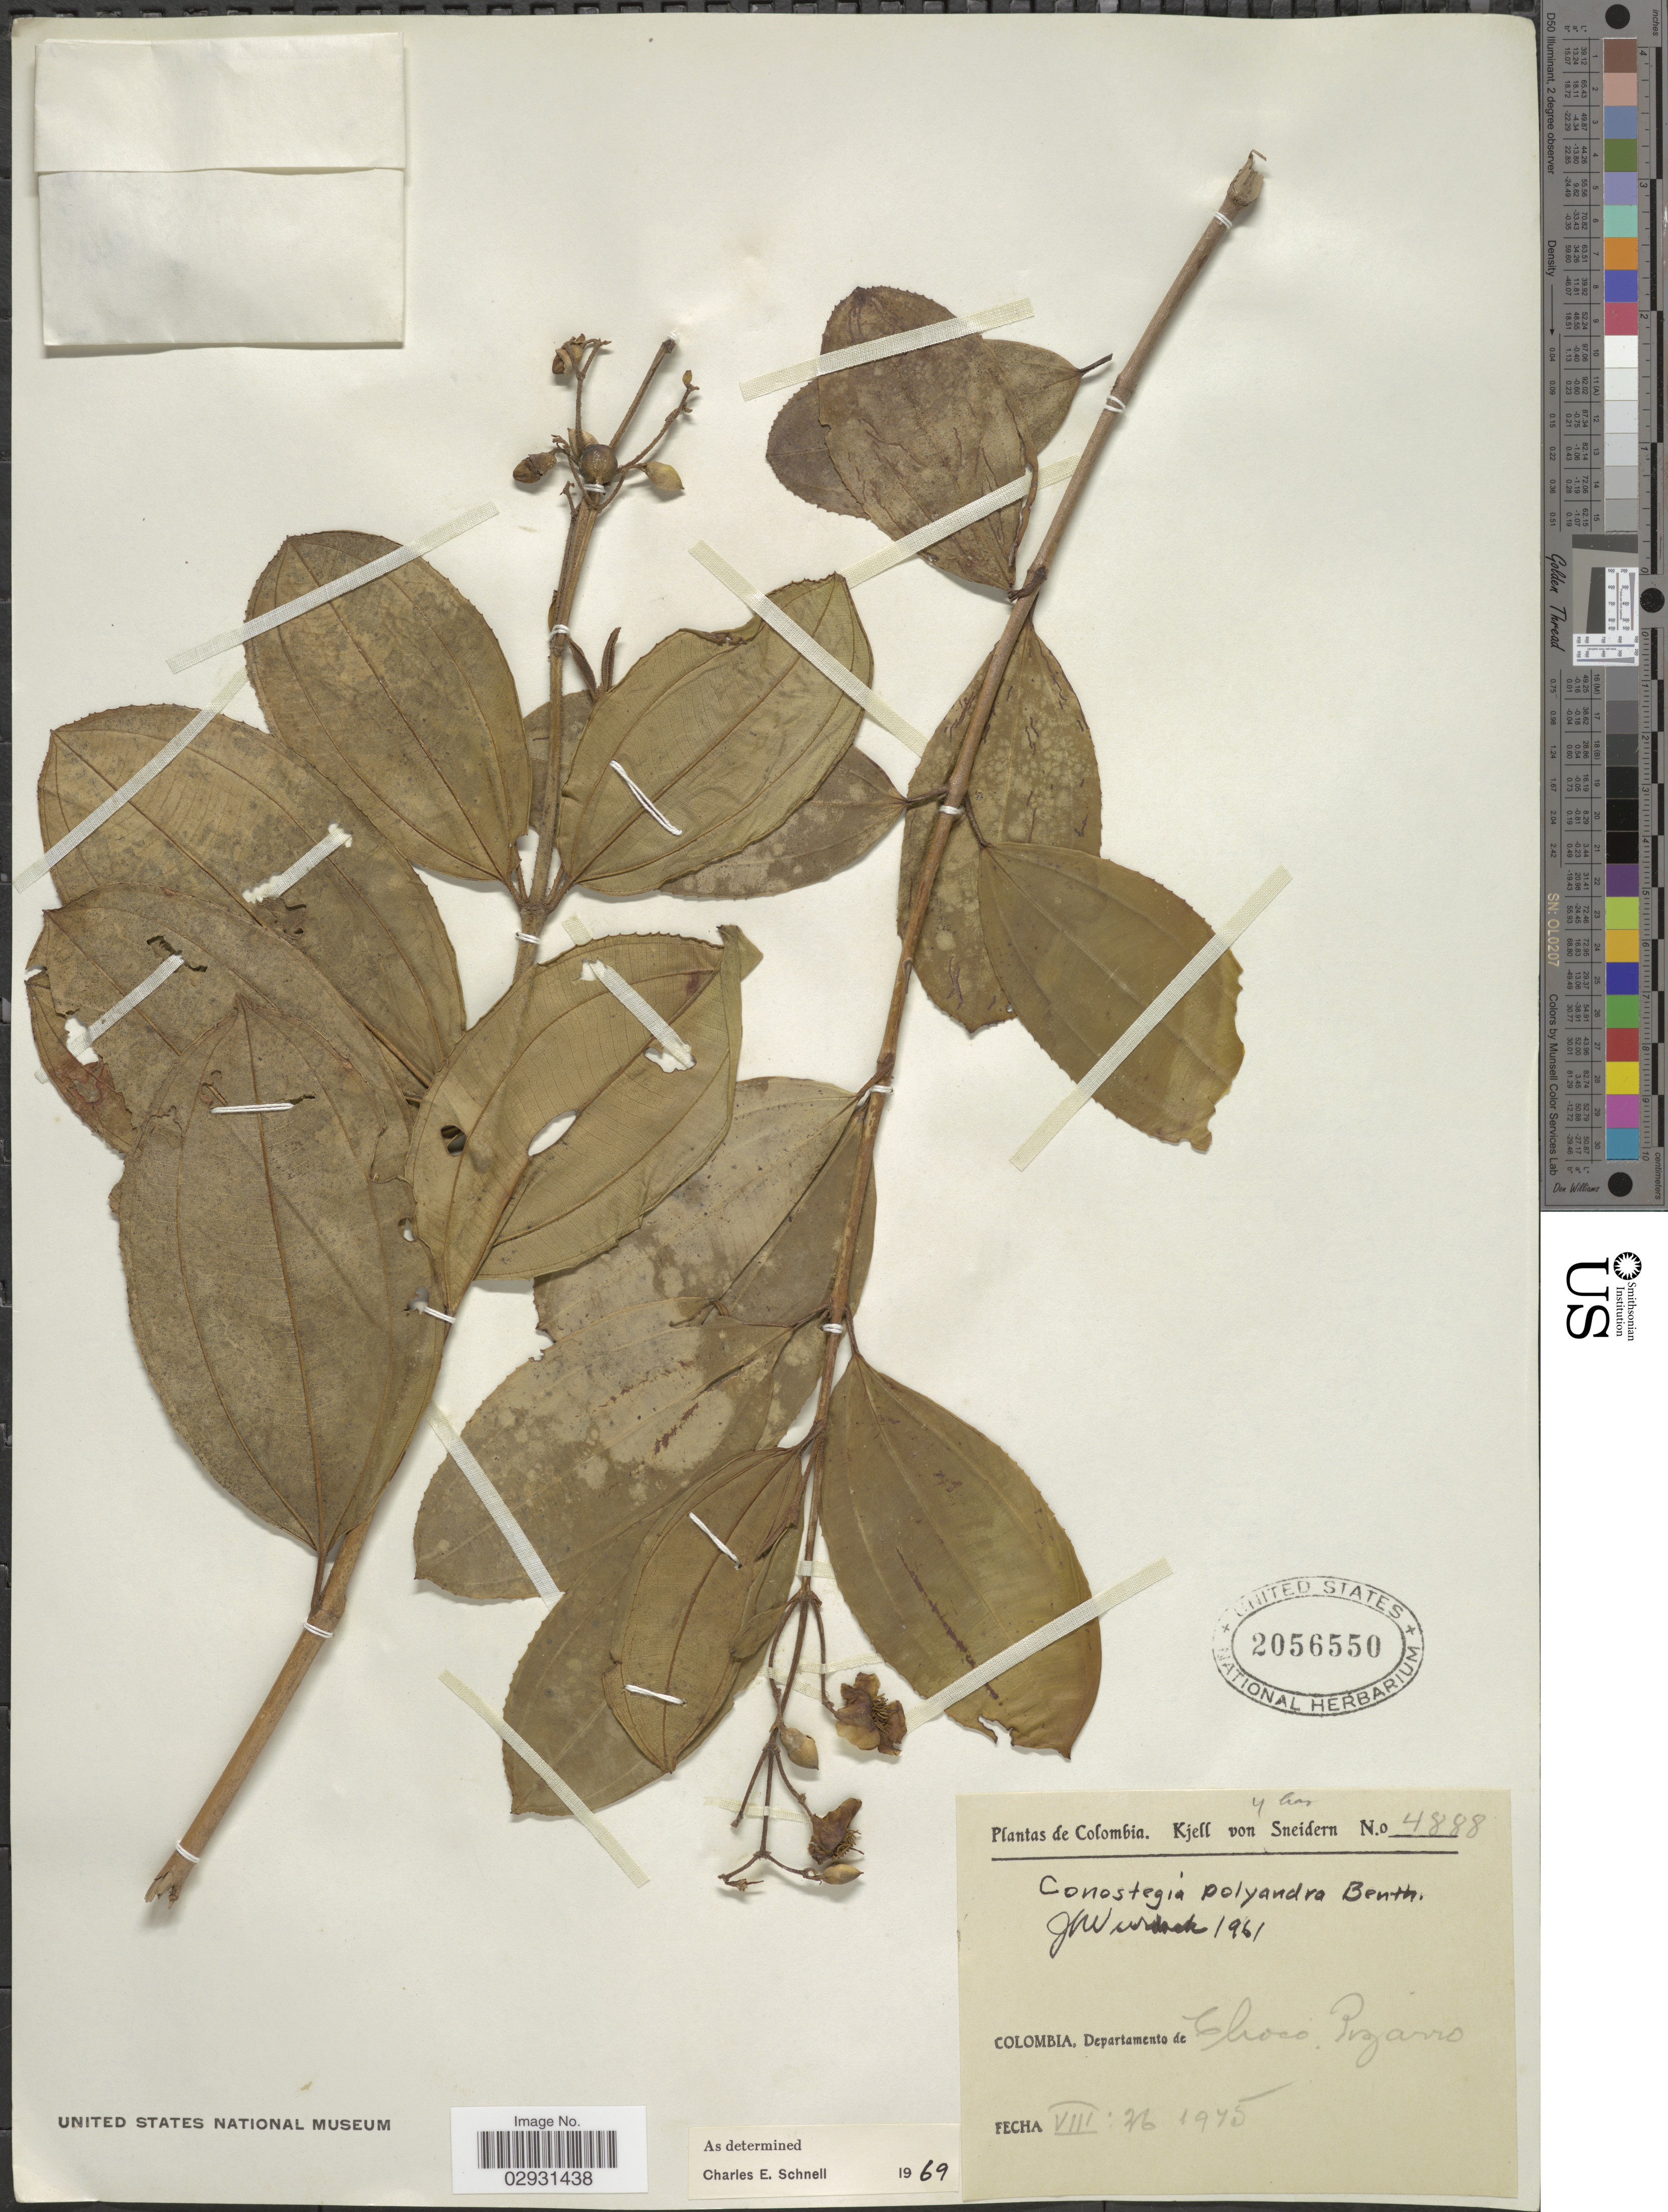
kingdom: Plantae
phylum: Tracheophyta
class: Magnoliopsida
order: Myrtales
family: Melastomataceae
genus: Conostegia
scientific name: Conostegia polyandra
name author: Benth.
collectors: K. von Sneidern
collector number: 4888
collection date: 1945-08-26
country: Colombia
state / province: Chocó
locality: Departamento de Choco. Pizarro.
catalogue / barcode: US 2056550